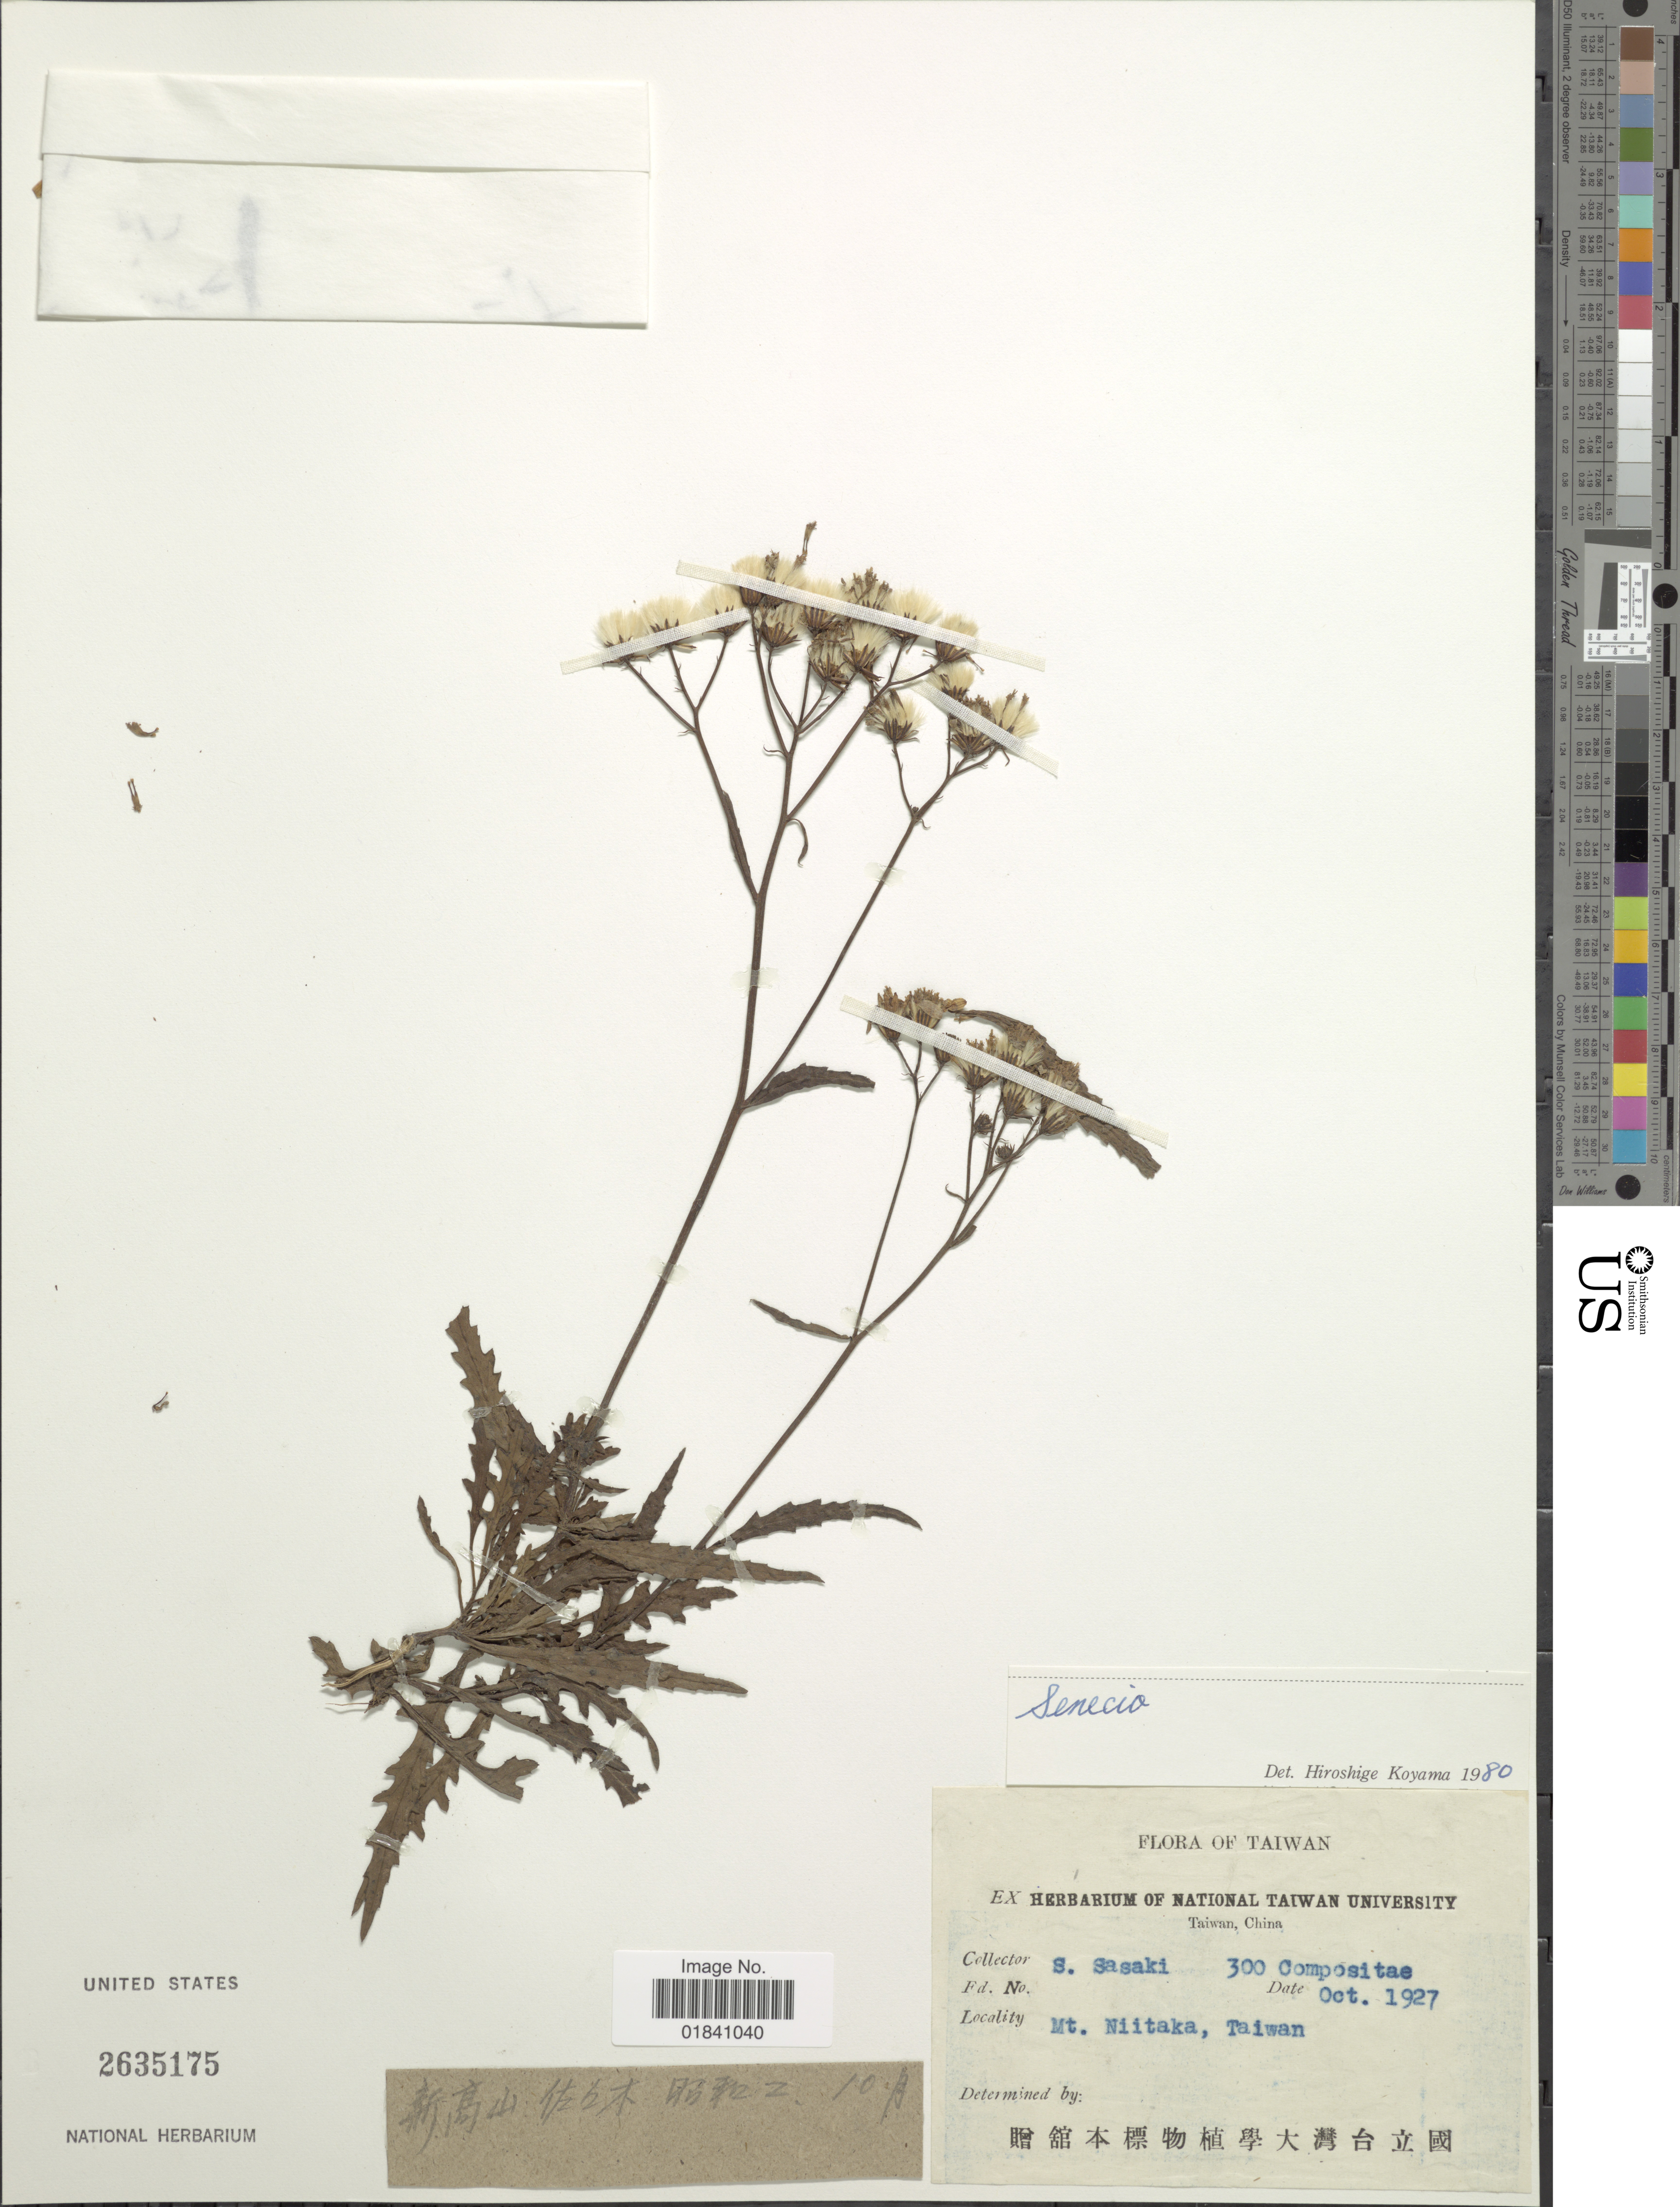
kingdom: Plantae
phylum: Tracheophyta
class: Magnoliopsida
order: Asterales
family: Asteraceae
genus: Senecio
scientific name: Senecio angustifolius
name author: Hayata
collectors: S. Sasaki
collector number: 300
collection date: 1927-10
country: Taiwan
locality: Mt. Niitaka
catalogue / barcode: US 2635175